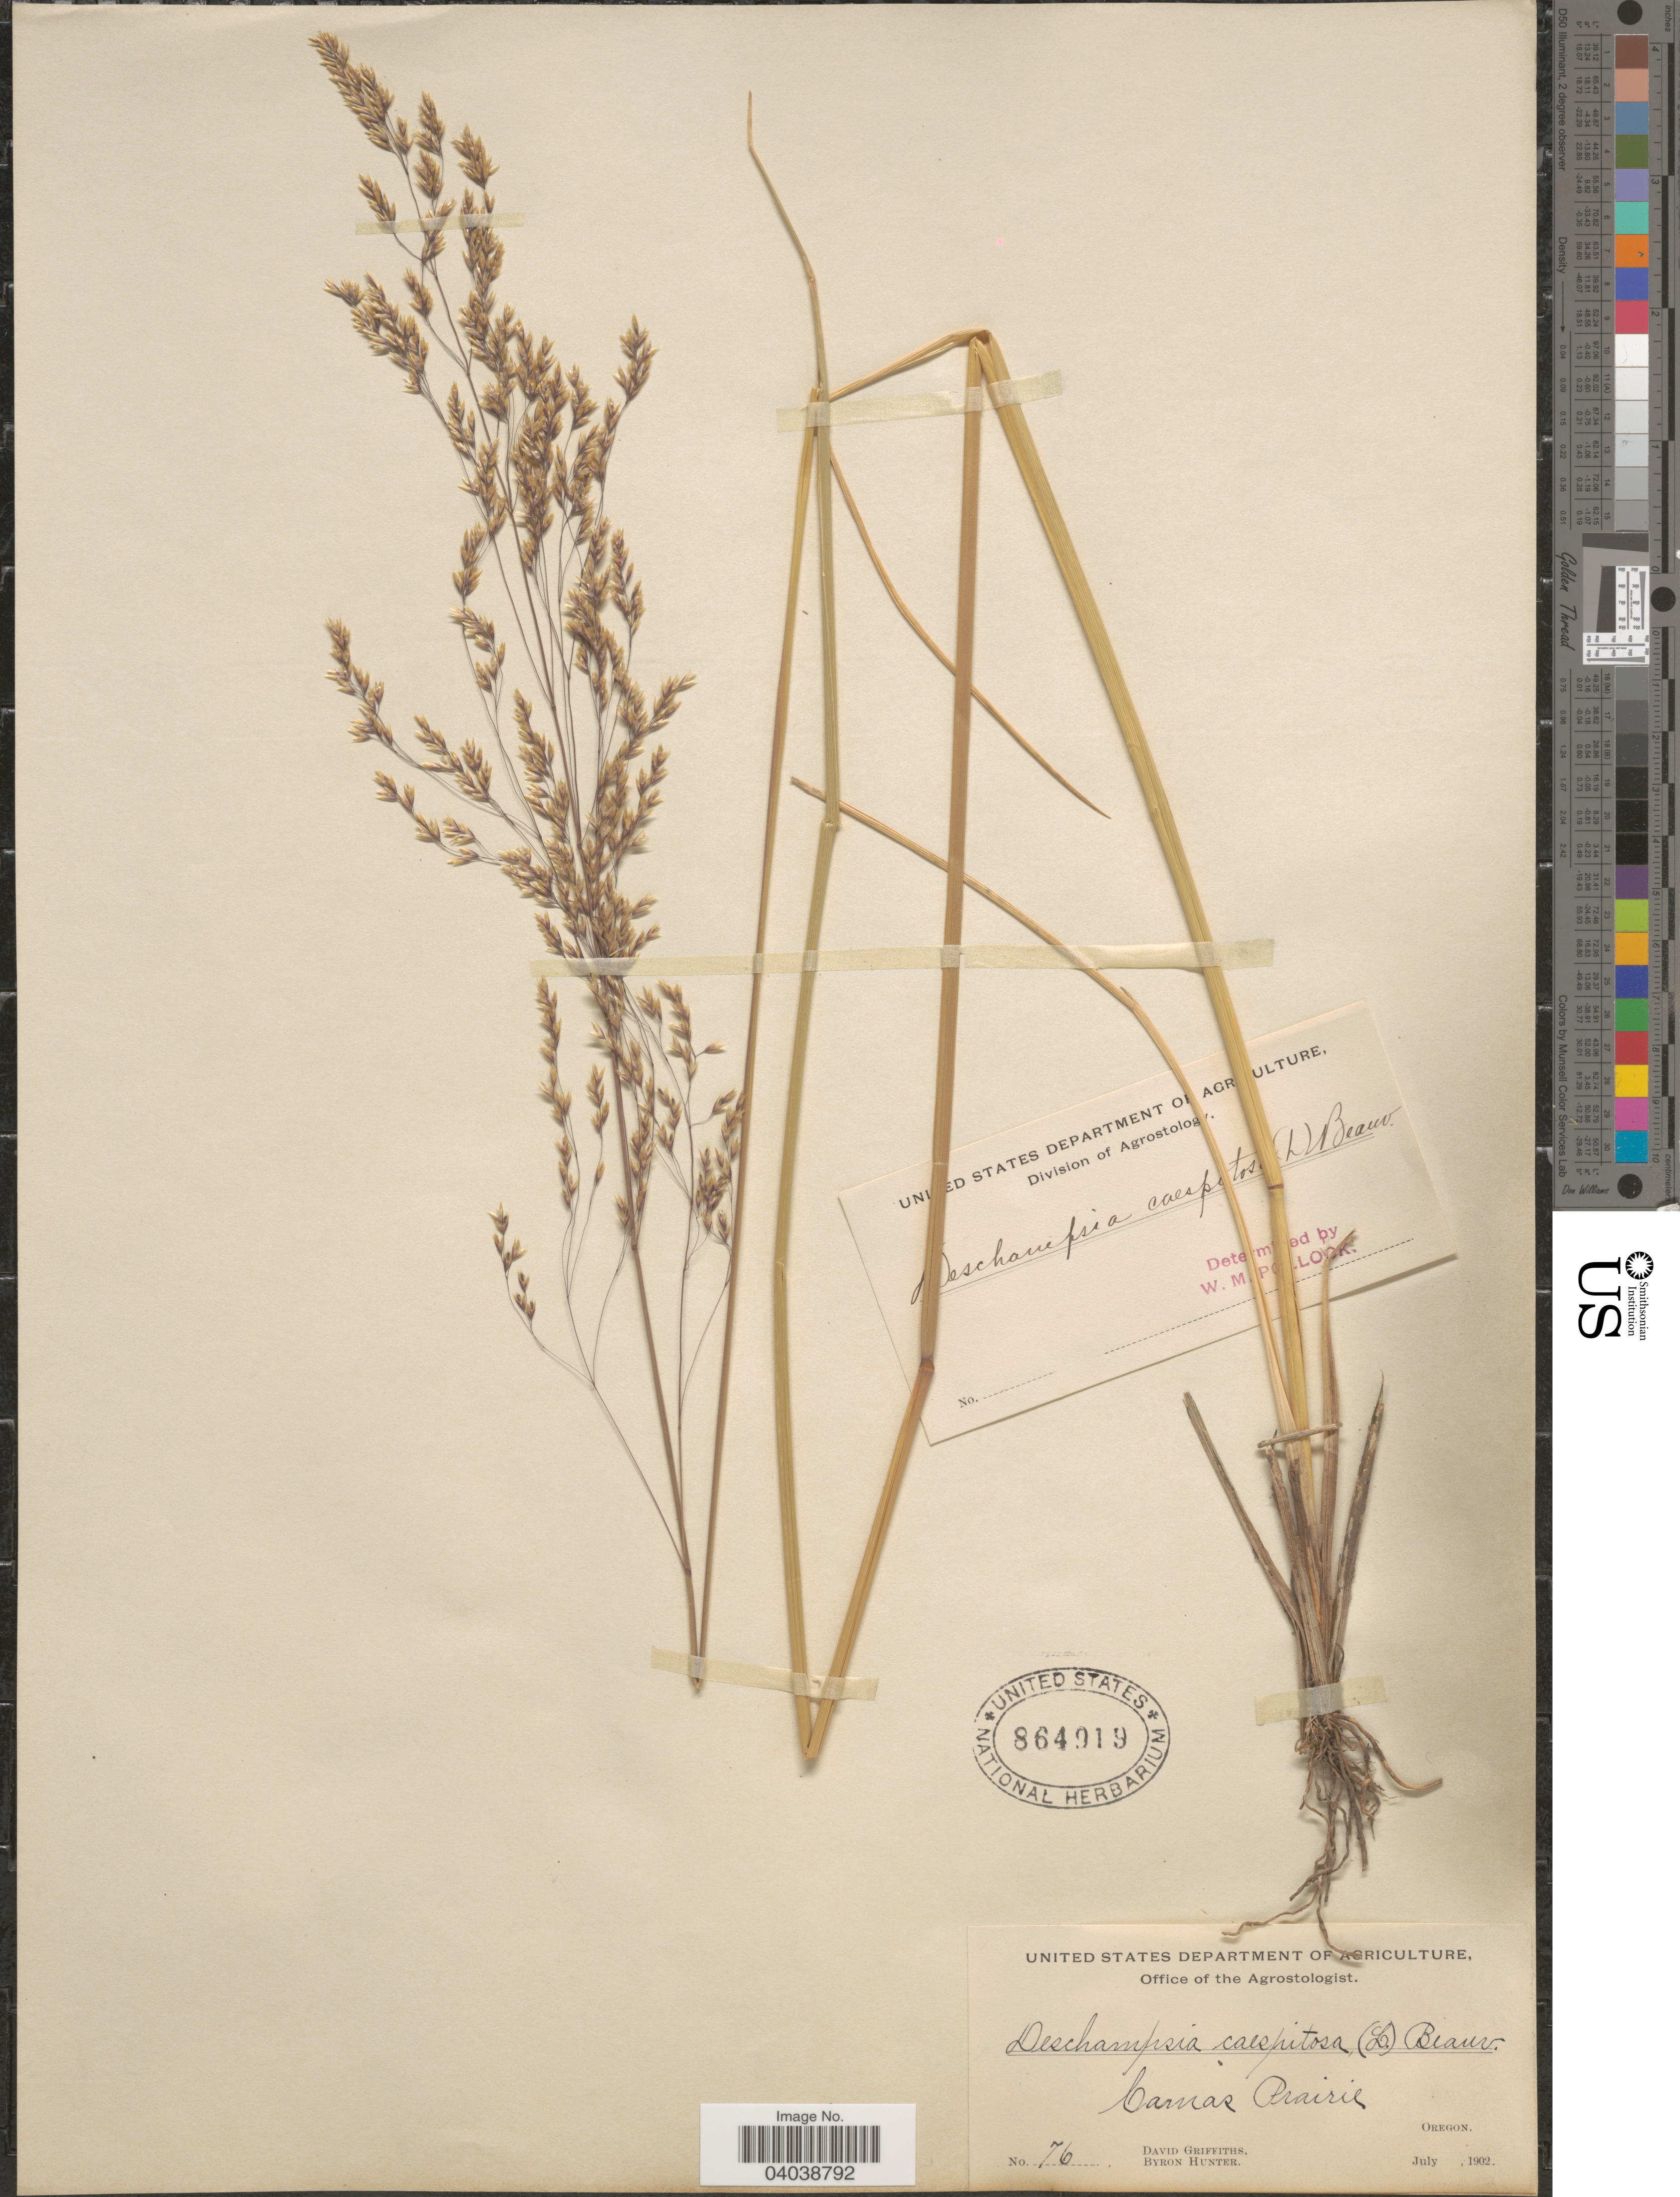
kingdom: Plantae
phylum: Tracheophyta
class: Liliopsida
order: Poales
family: Poaceae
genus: Deschampsia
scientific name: Deschampsia cespitosa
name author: (L.) P. Beauv.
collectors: D. Griffiths & B. Hunter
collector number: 76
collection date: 1902-07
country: United States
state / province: Oregon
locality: Camas Prairie.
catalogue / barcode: US 864919